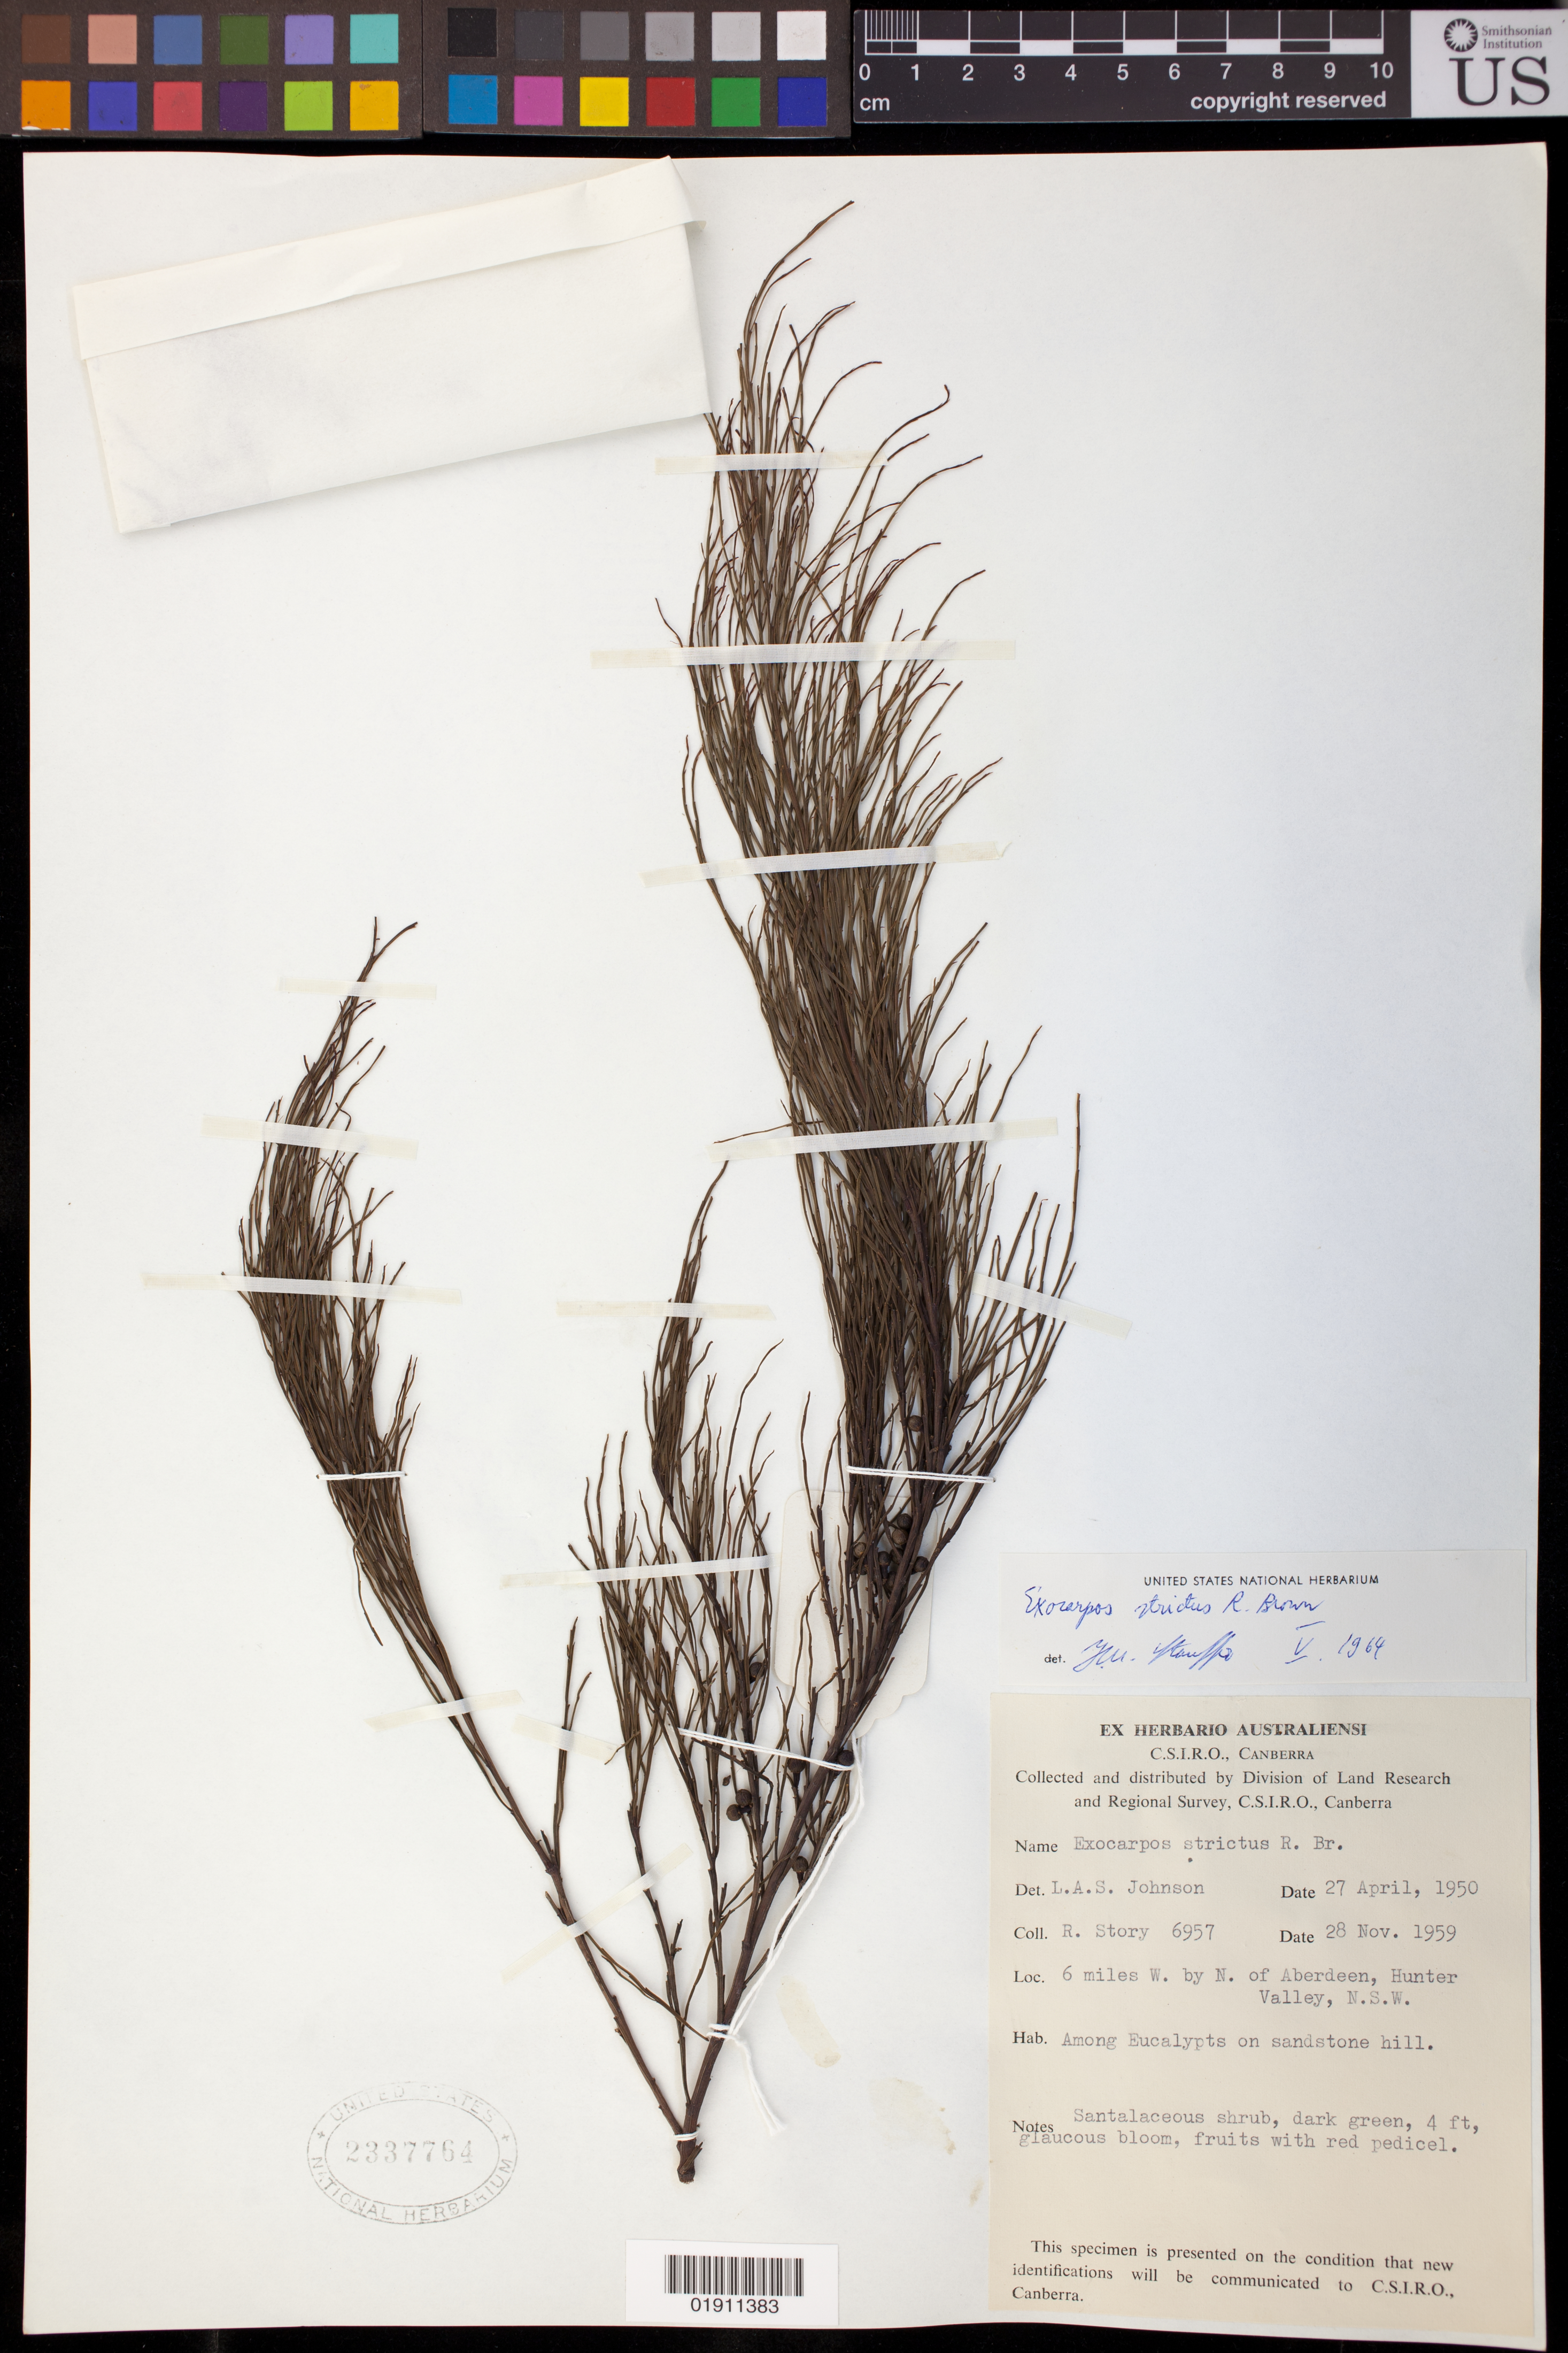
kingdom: Plantae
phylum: Tracheophyta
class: Magnoliopsida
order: Santalales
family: Santalaceae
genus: Exocarpos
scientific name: Exocarpos strictus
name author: R. Br.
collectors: R. Story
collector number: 6957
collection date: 1959-11-28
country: Australia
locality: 6 miles W. by N. of Aberdeen, Hunter Valley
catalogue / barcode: US 2337764